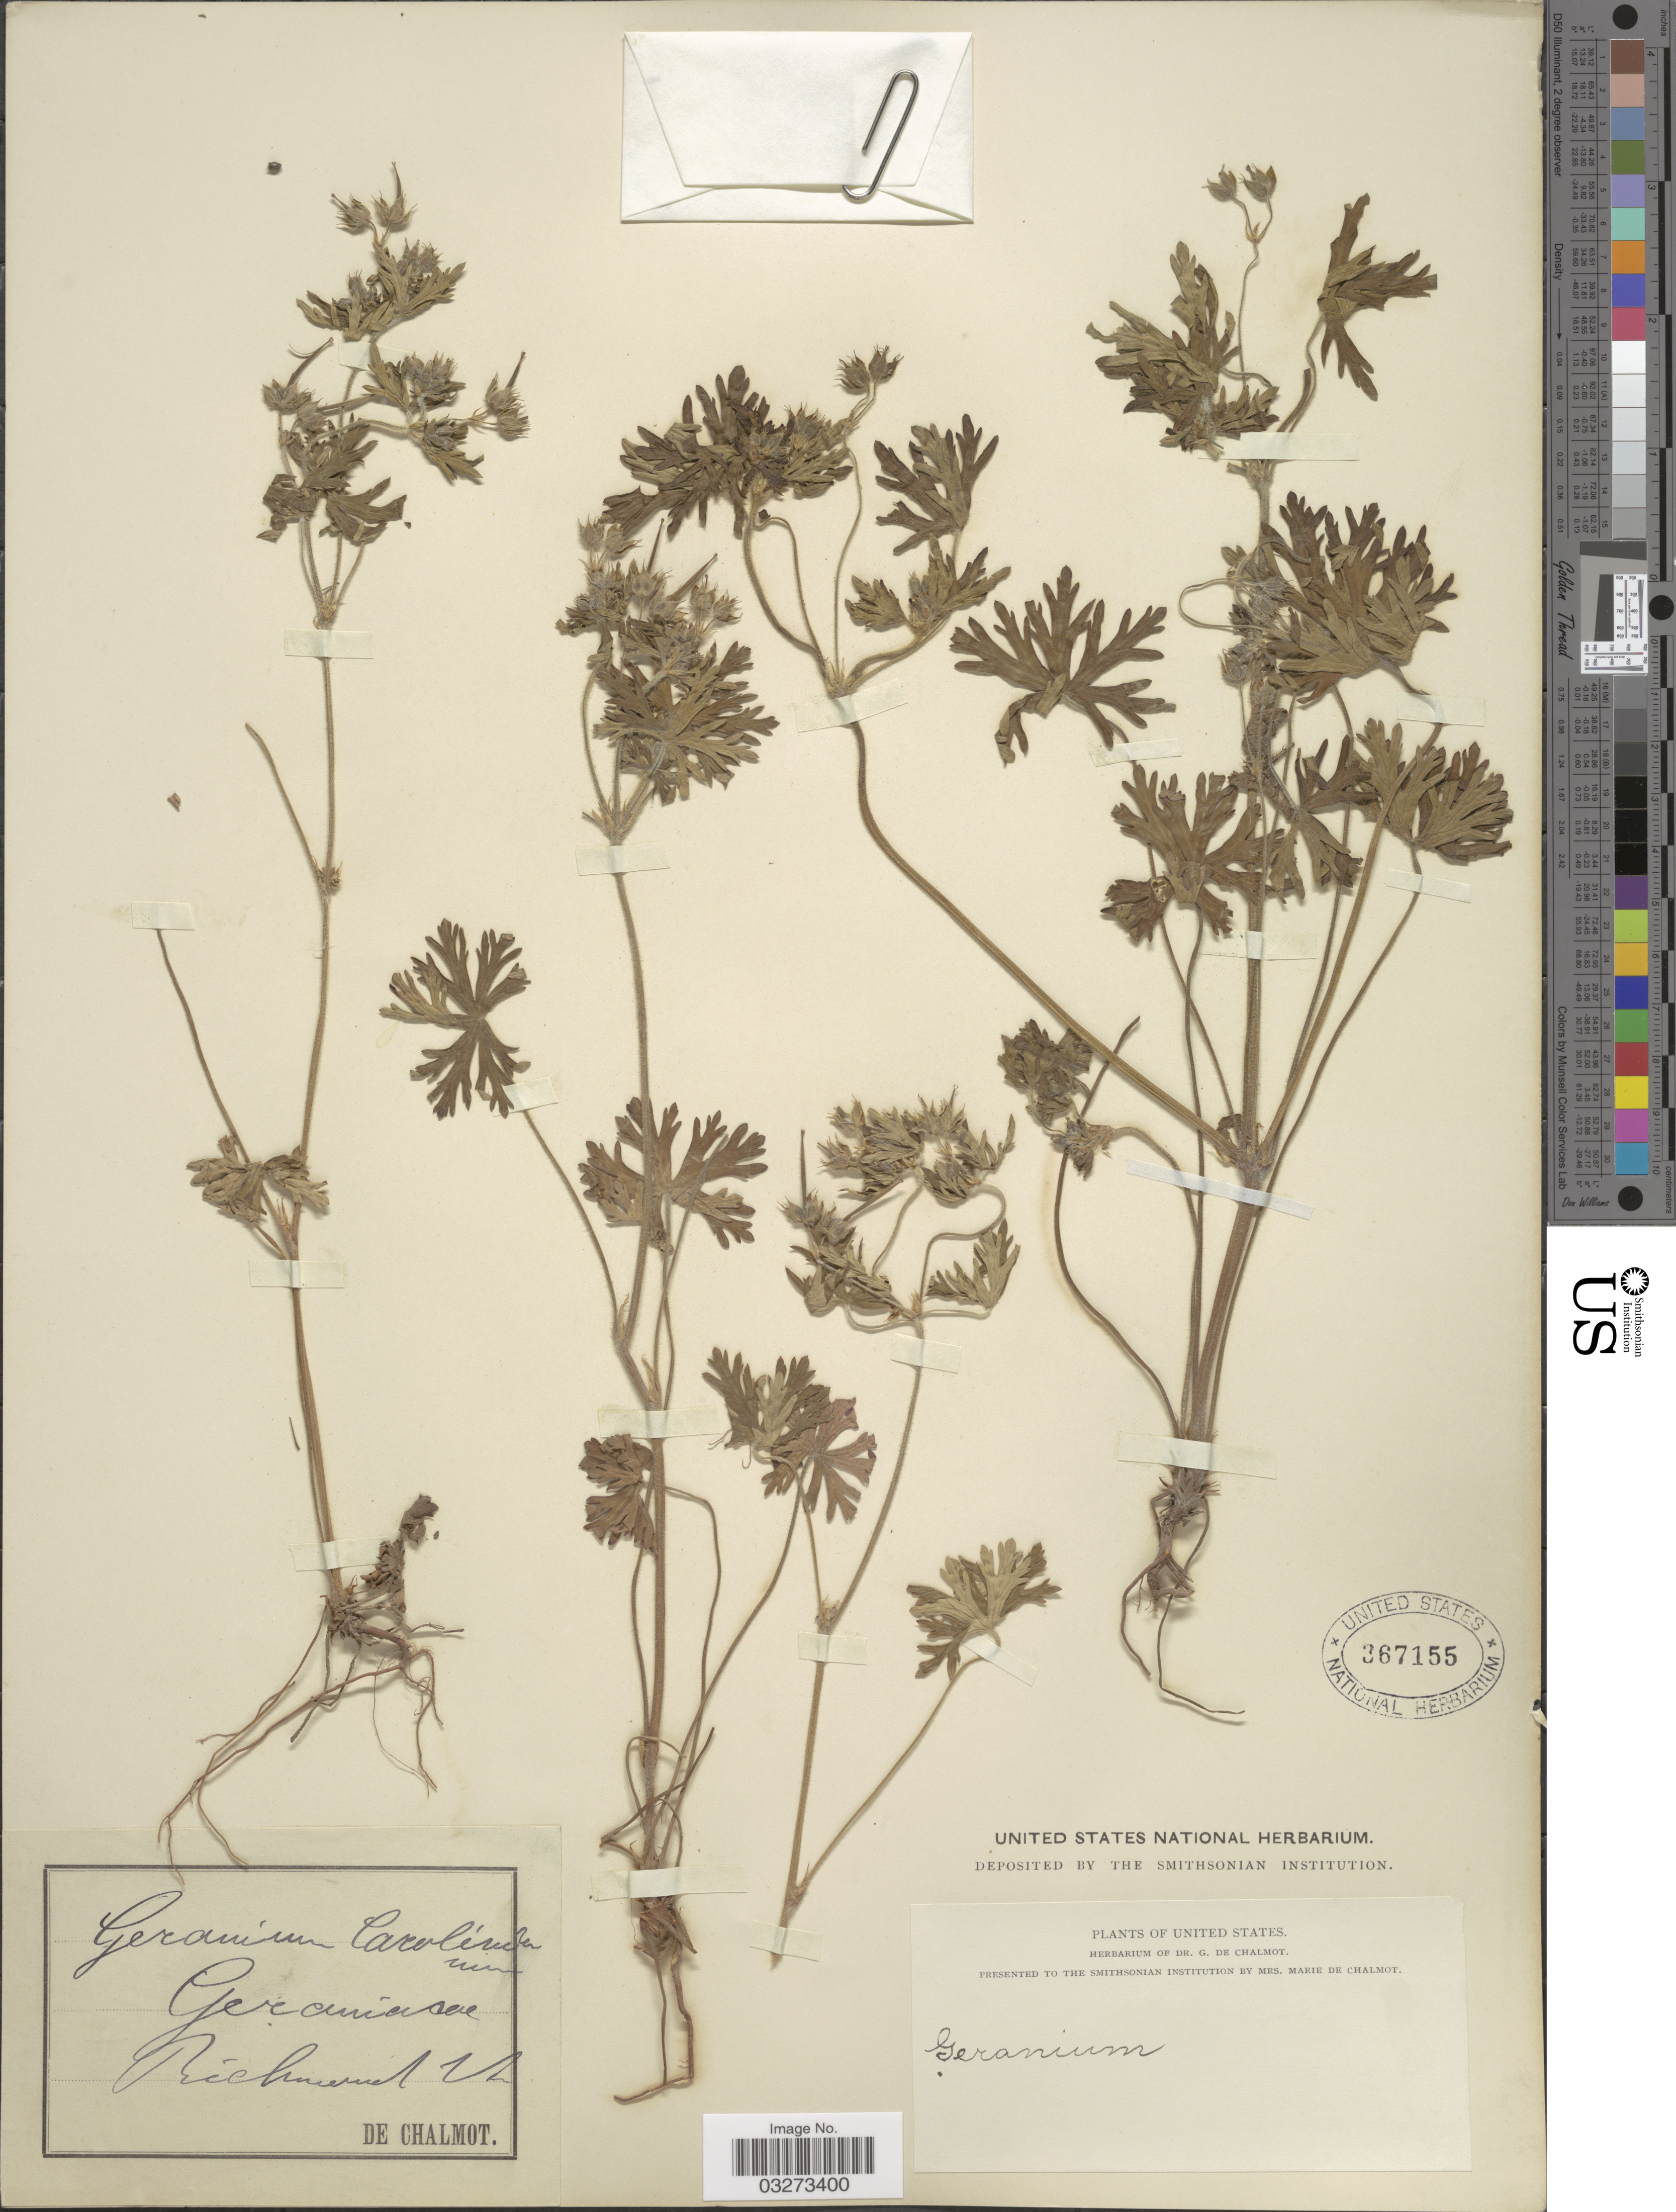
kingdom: Plantae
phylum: Tracheophyta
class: Magnoliopsida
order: Geraniales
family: Geraniaceae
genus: Geranium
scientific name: Geranium carolinianum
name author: L.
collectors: G. de Chalmot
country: United States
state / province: Vermont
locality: Richmond.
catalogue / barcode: US 367155